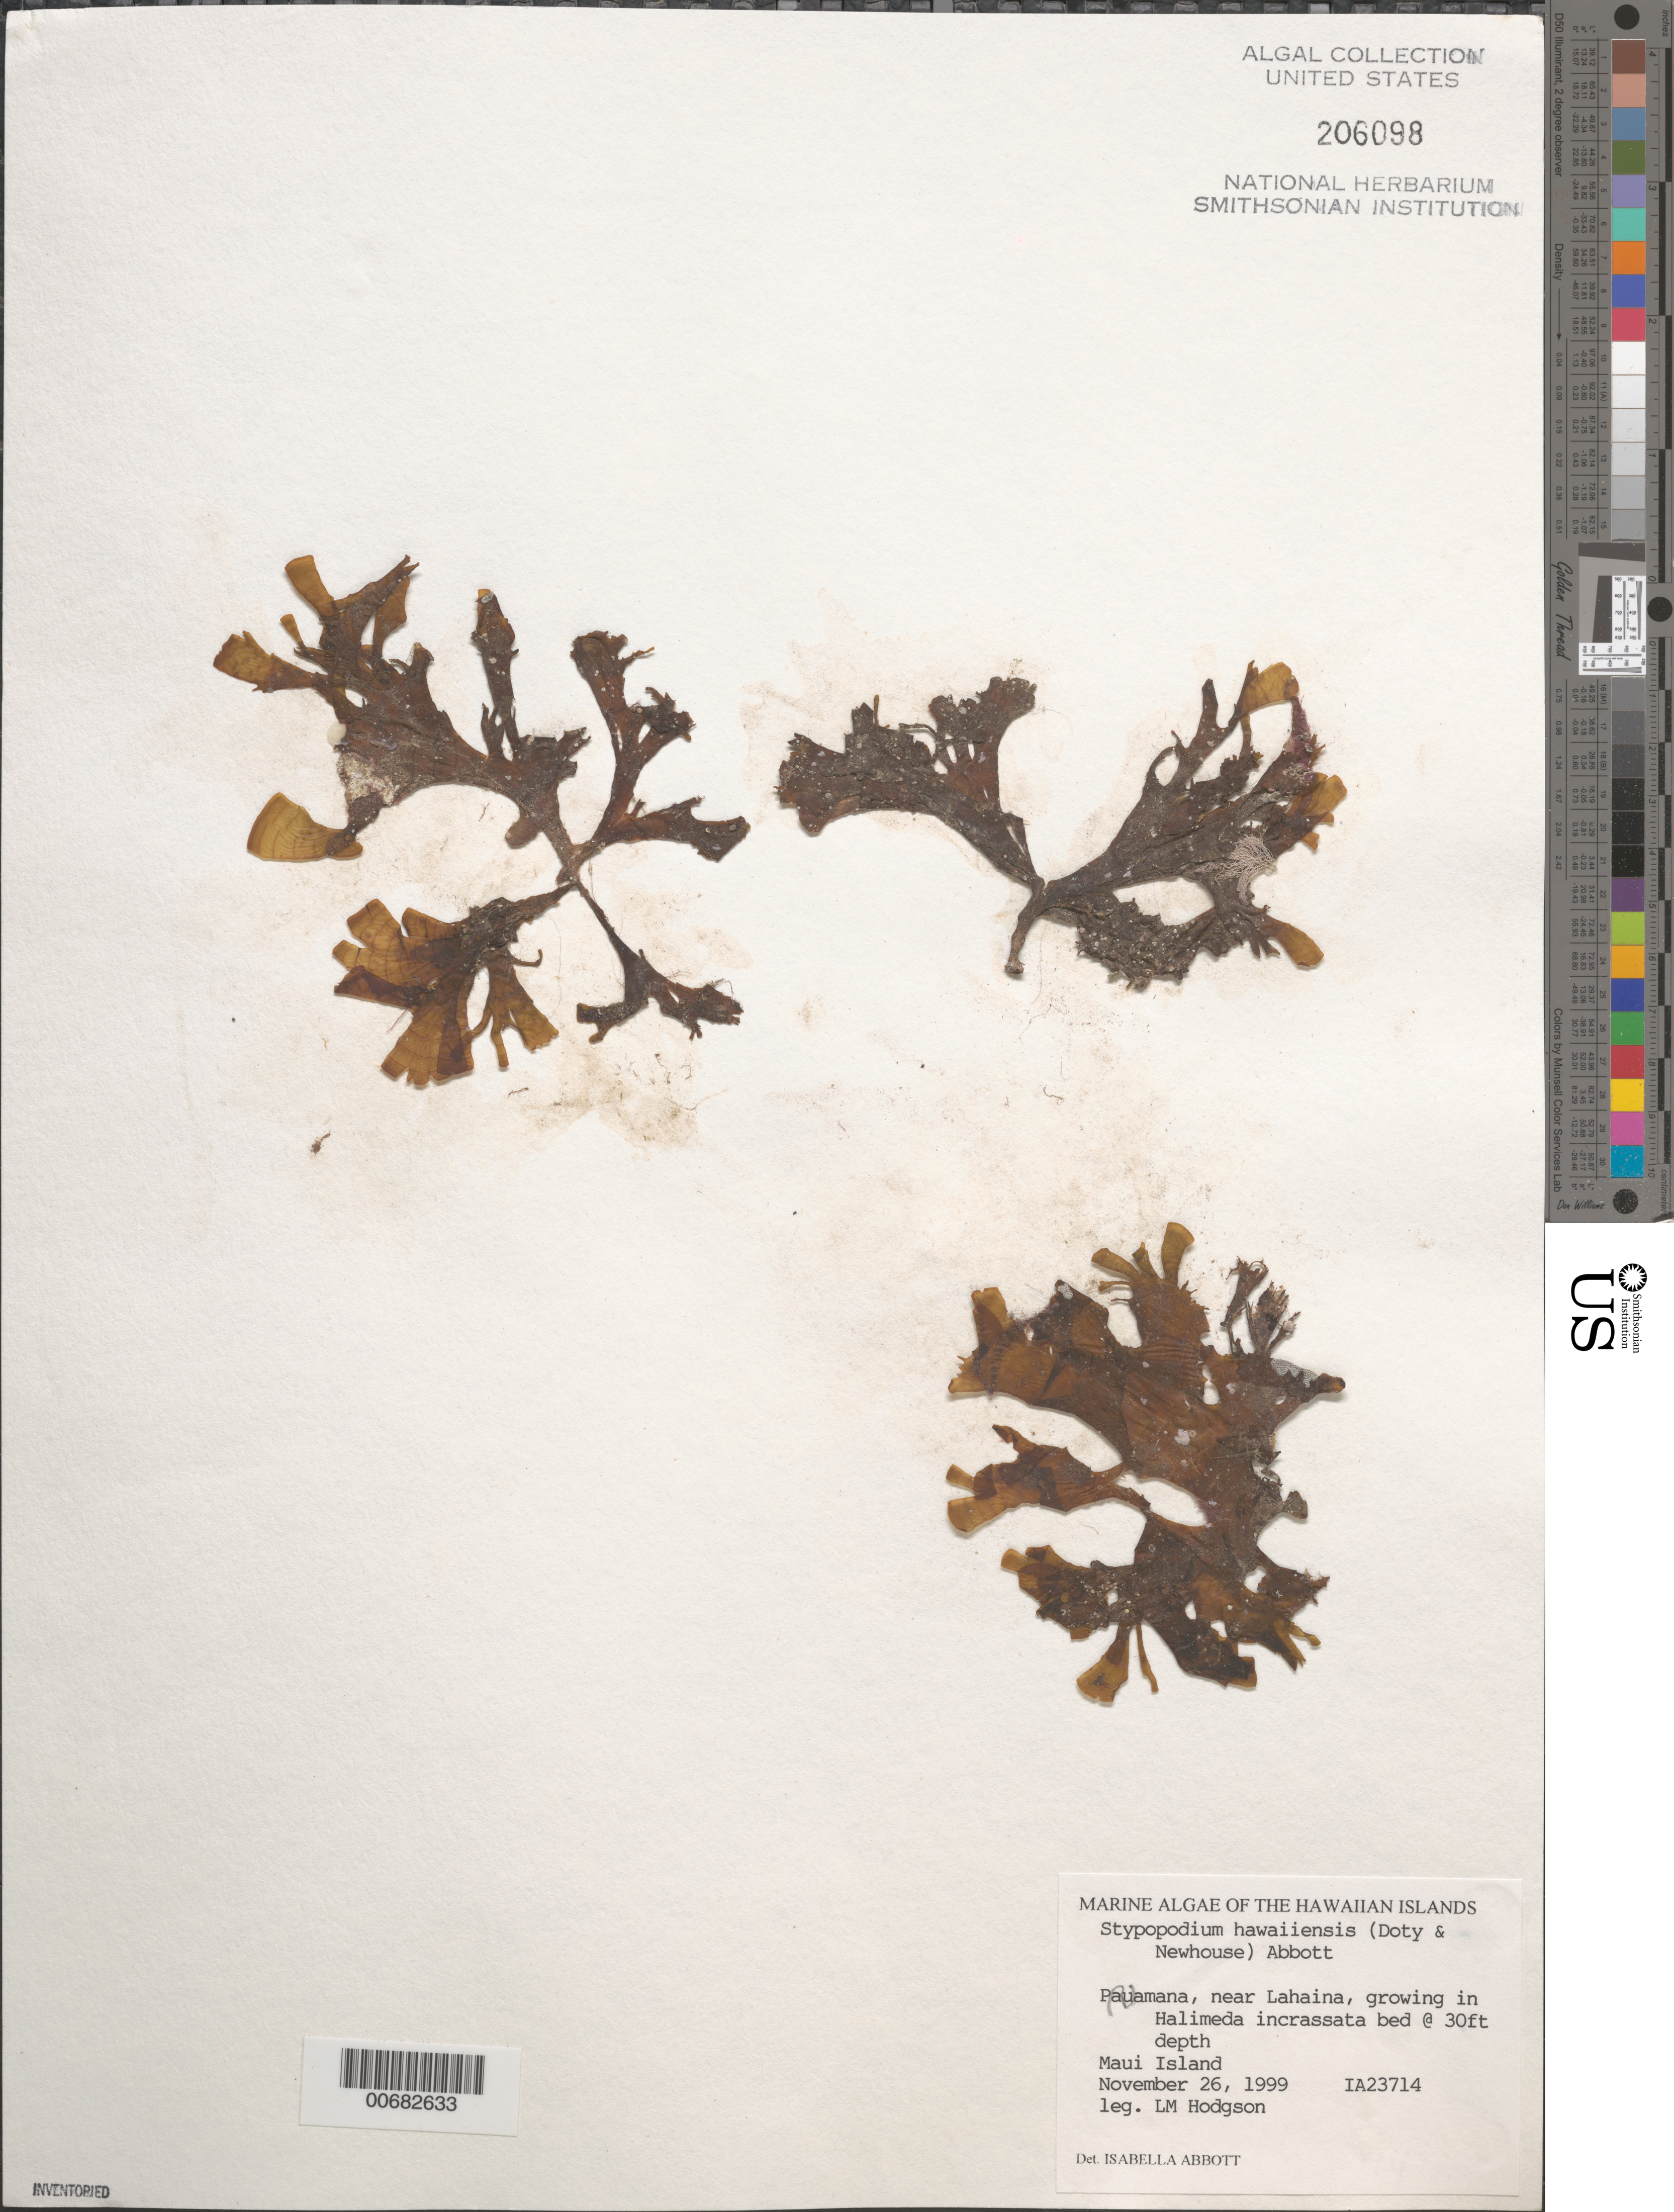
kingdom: Chromista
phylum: Ochrophyta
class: Phaeophyceae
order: Dictyotales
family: Dictyotaceae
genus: Stypopodium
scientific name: Stypopodium flabelliforme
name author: Weber Bosse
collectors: L. M. Hodgson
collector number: IAA 23714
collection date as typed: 26 Nov 1999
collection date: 1999-11-26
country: United States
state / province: Hawaii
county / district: Maui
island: Maui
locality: Puamana, near Lahaina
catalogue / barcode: US 206098